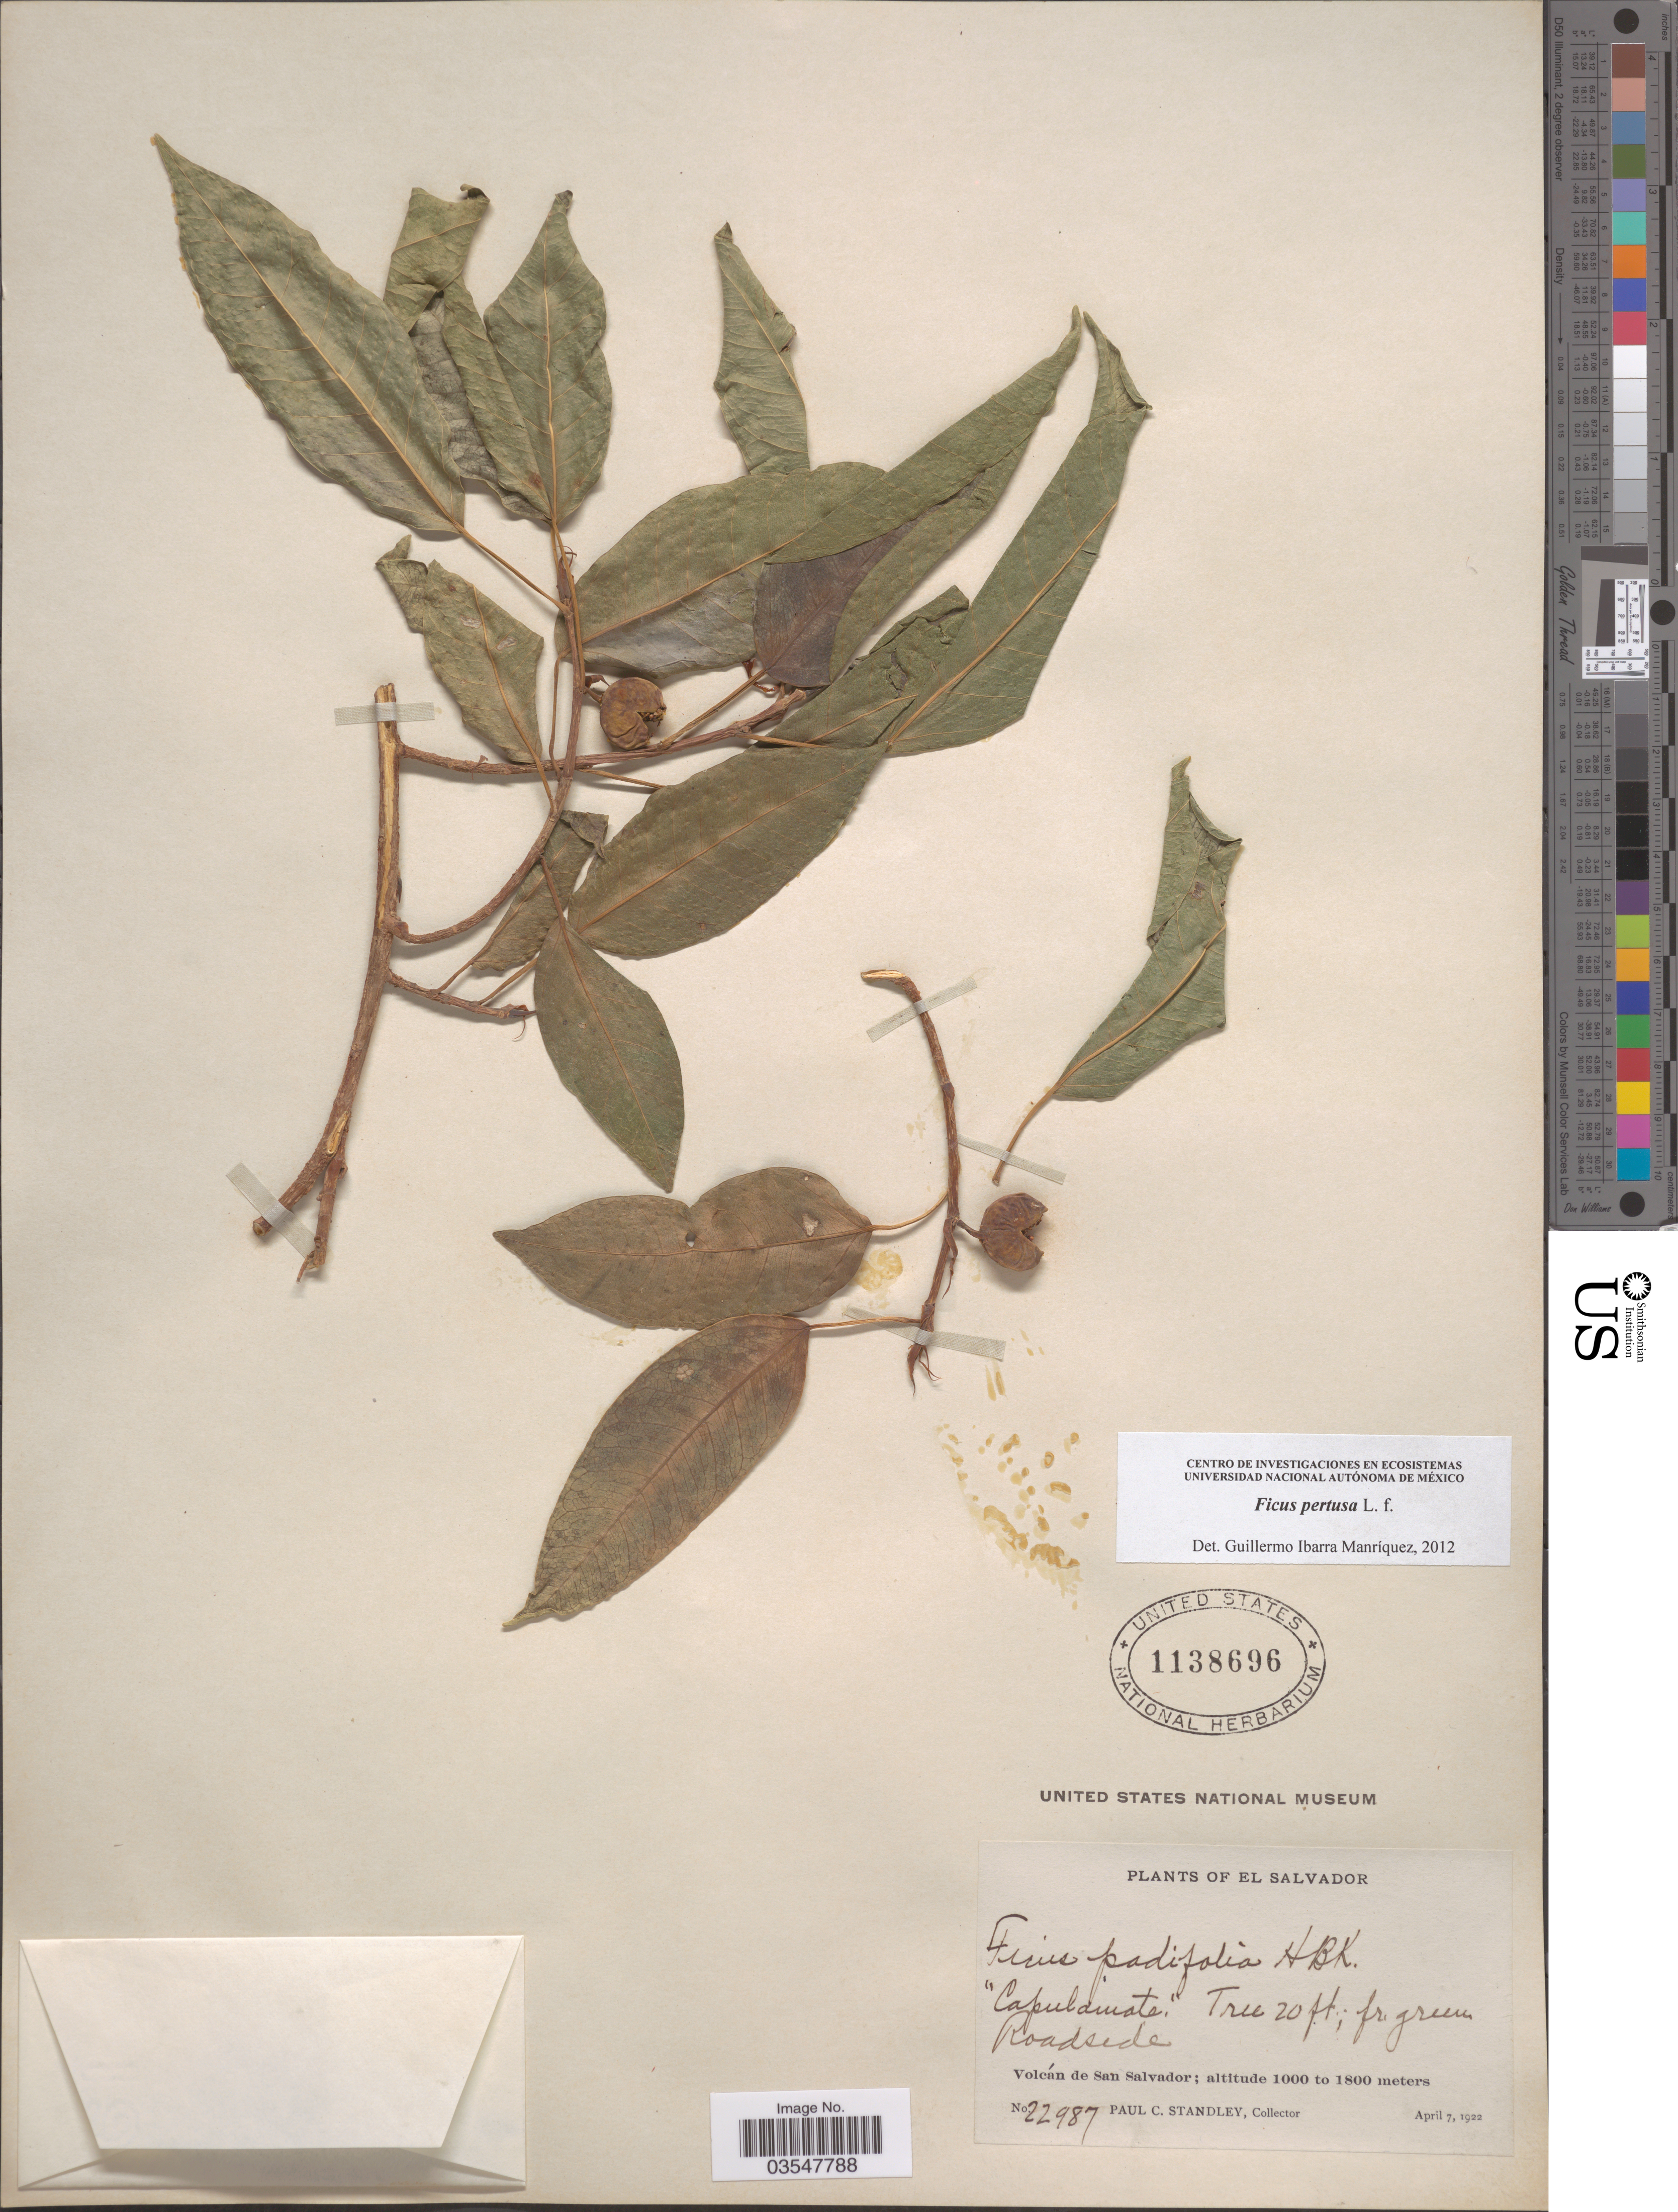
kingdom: Plantae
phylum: Tracheophyta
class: Magnoliopsida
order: Rosales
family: Moraceae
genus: Ficus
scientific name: Ficus pertusa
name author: L. f.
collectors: P. C. Standley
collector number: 22987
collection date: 1922-04-07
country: El Salvador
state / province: San Salvador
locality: Roadside. Volcán de San Salvador.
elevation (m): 1000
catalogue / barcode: US 1138696